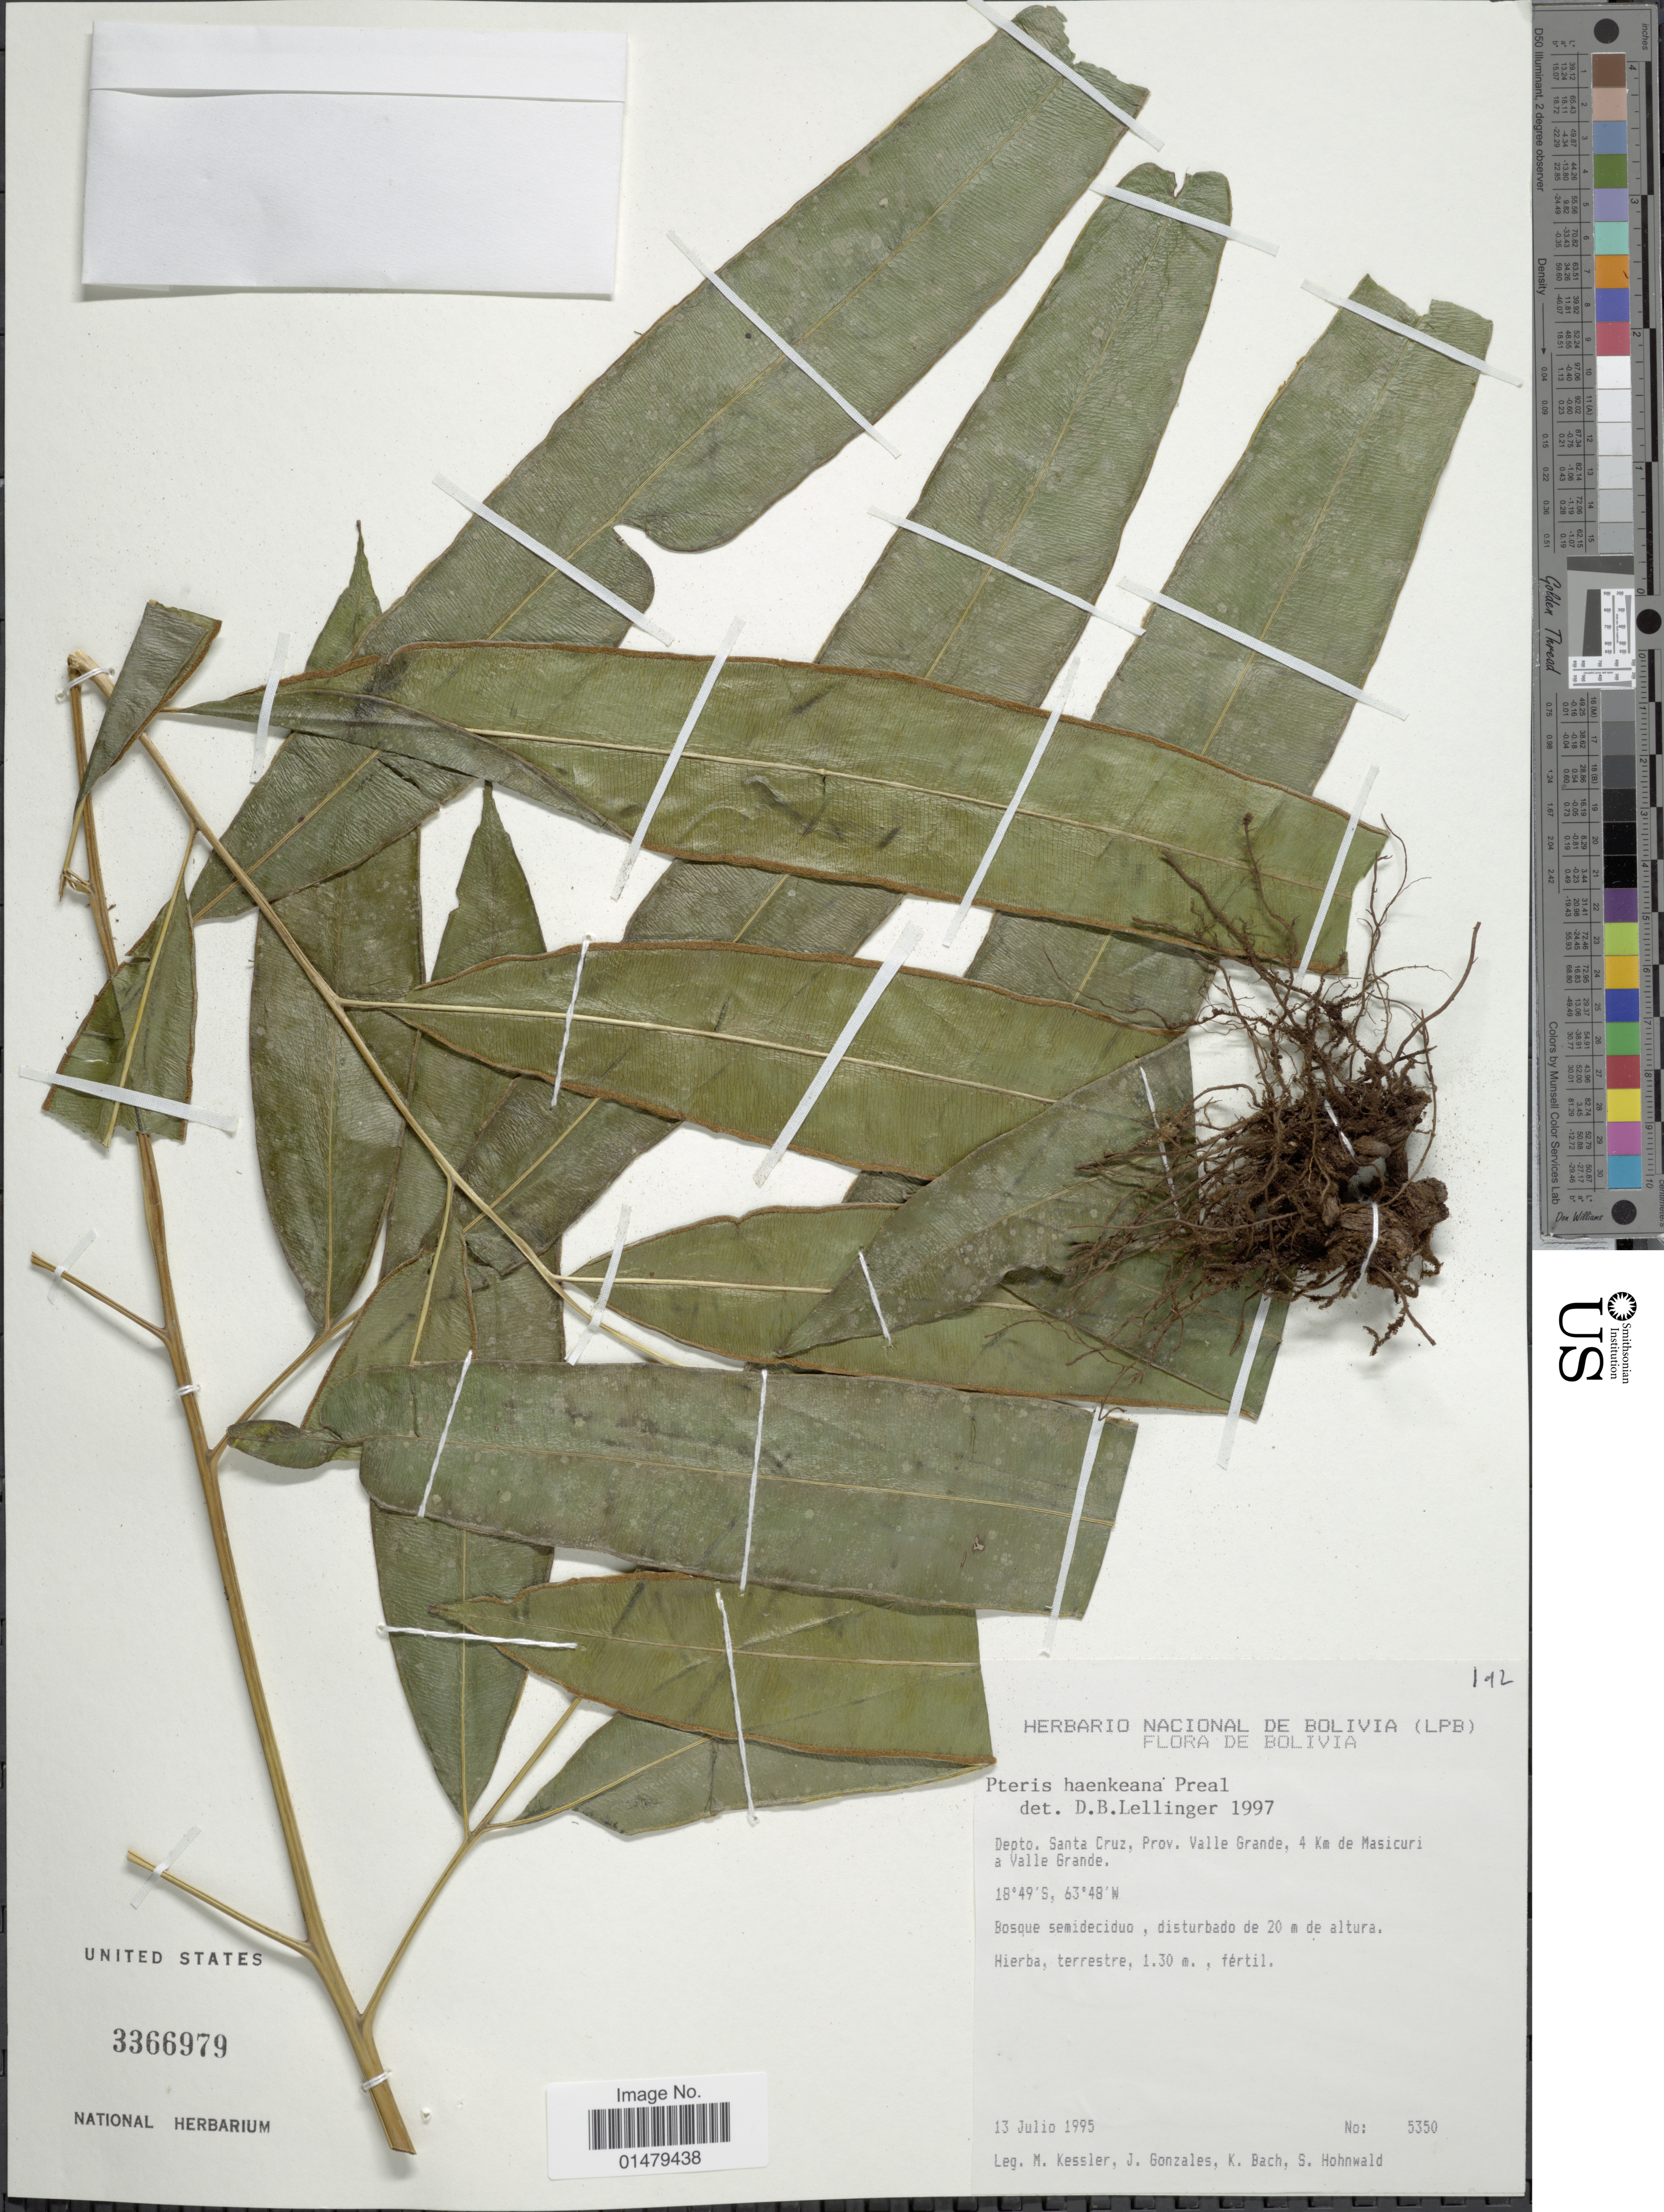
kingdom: Plantae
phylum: Tracheophyta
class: Polypodiopsida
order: Polypodiales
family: Pteridaceae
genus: Pteris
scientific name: Pteris haenkeana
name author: C. Presl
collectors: M. Kessler, J. Gonzales, K. Bach & S. Hohnwald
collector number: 5350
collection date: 1995-07-13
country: Bolivia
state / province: Santa Cruz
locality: Depto. Santa Cruz, Prov. Valle Grande, 4 km. de Masicuri a Valle Grande.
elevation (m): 20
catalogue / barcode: US 3366979